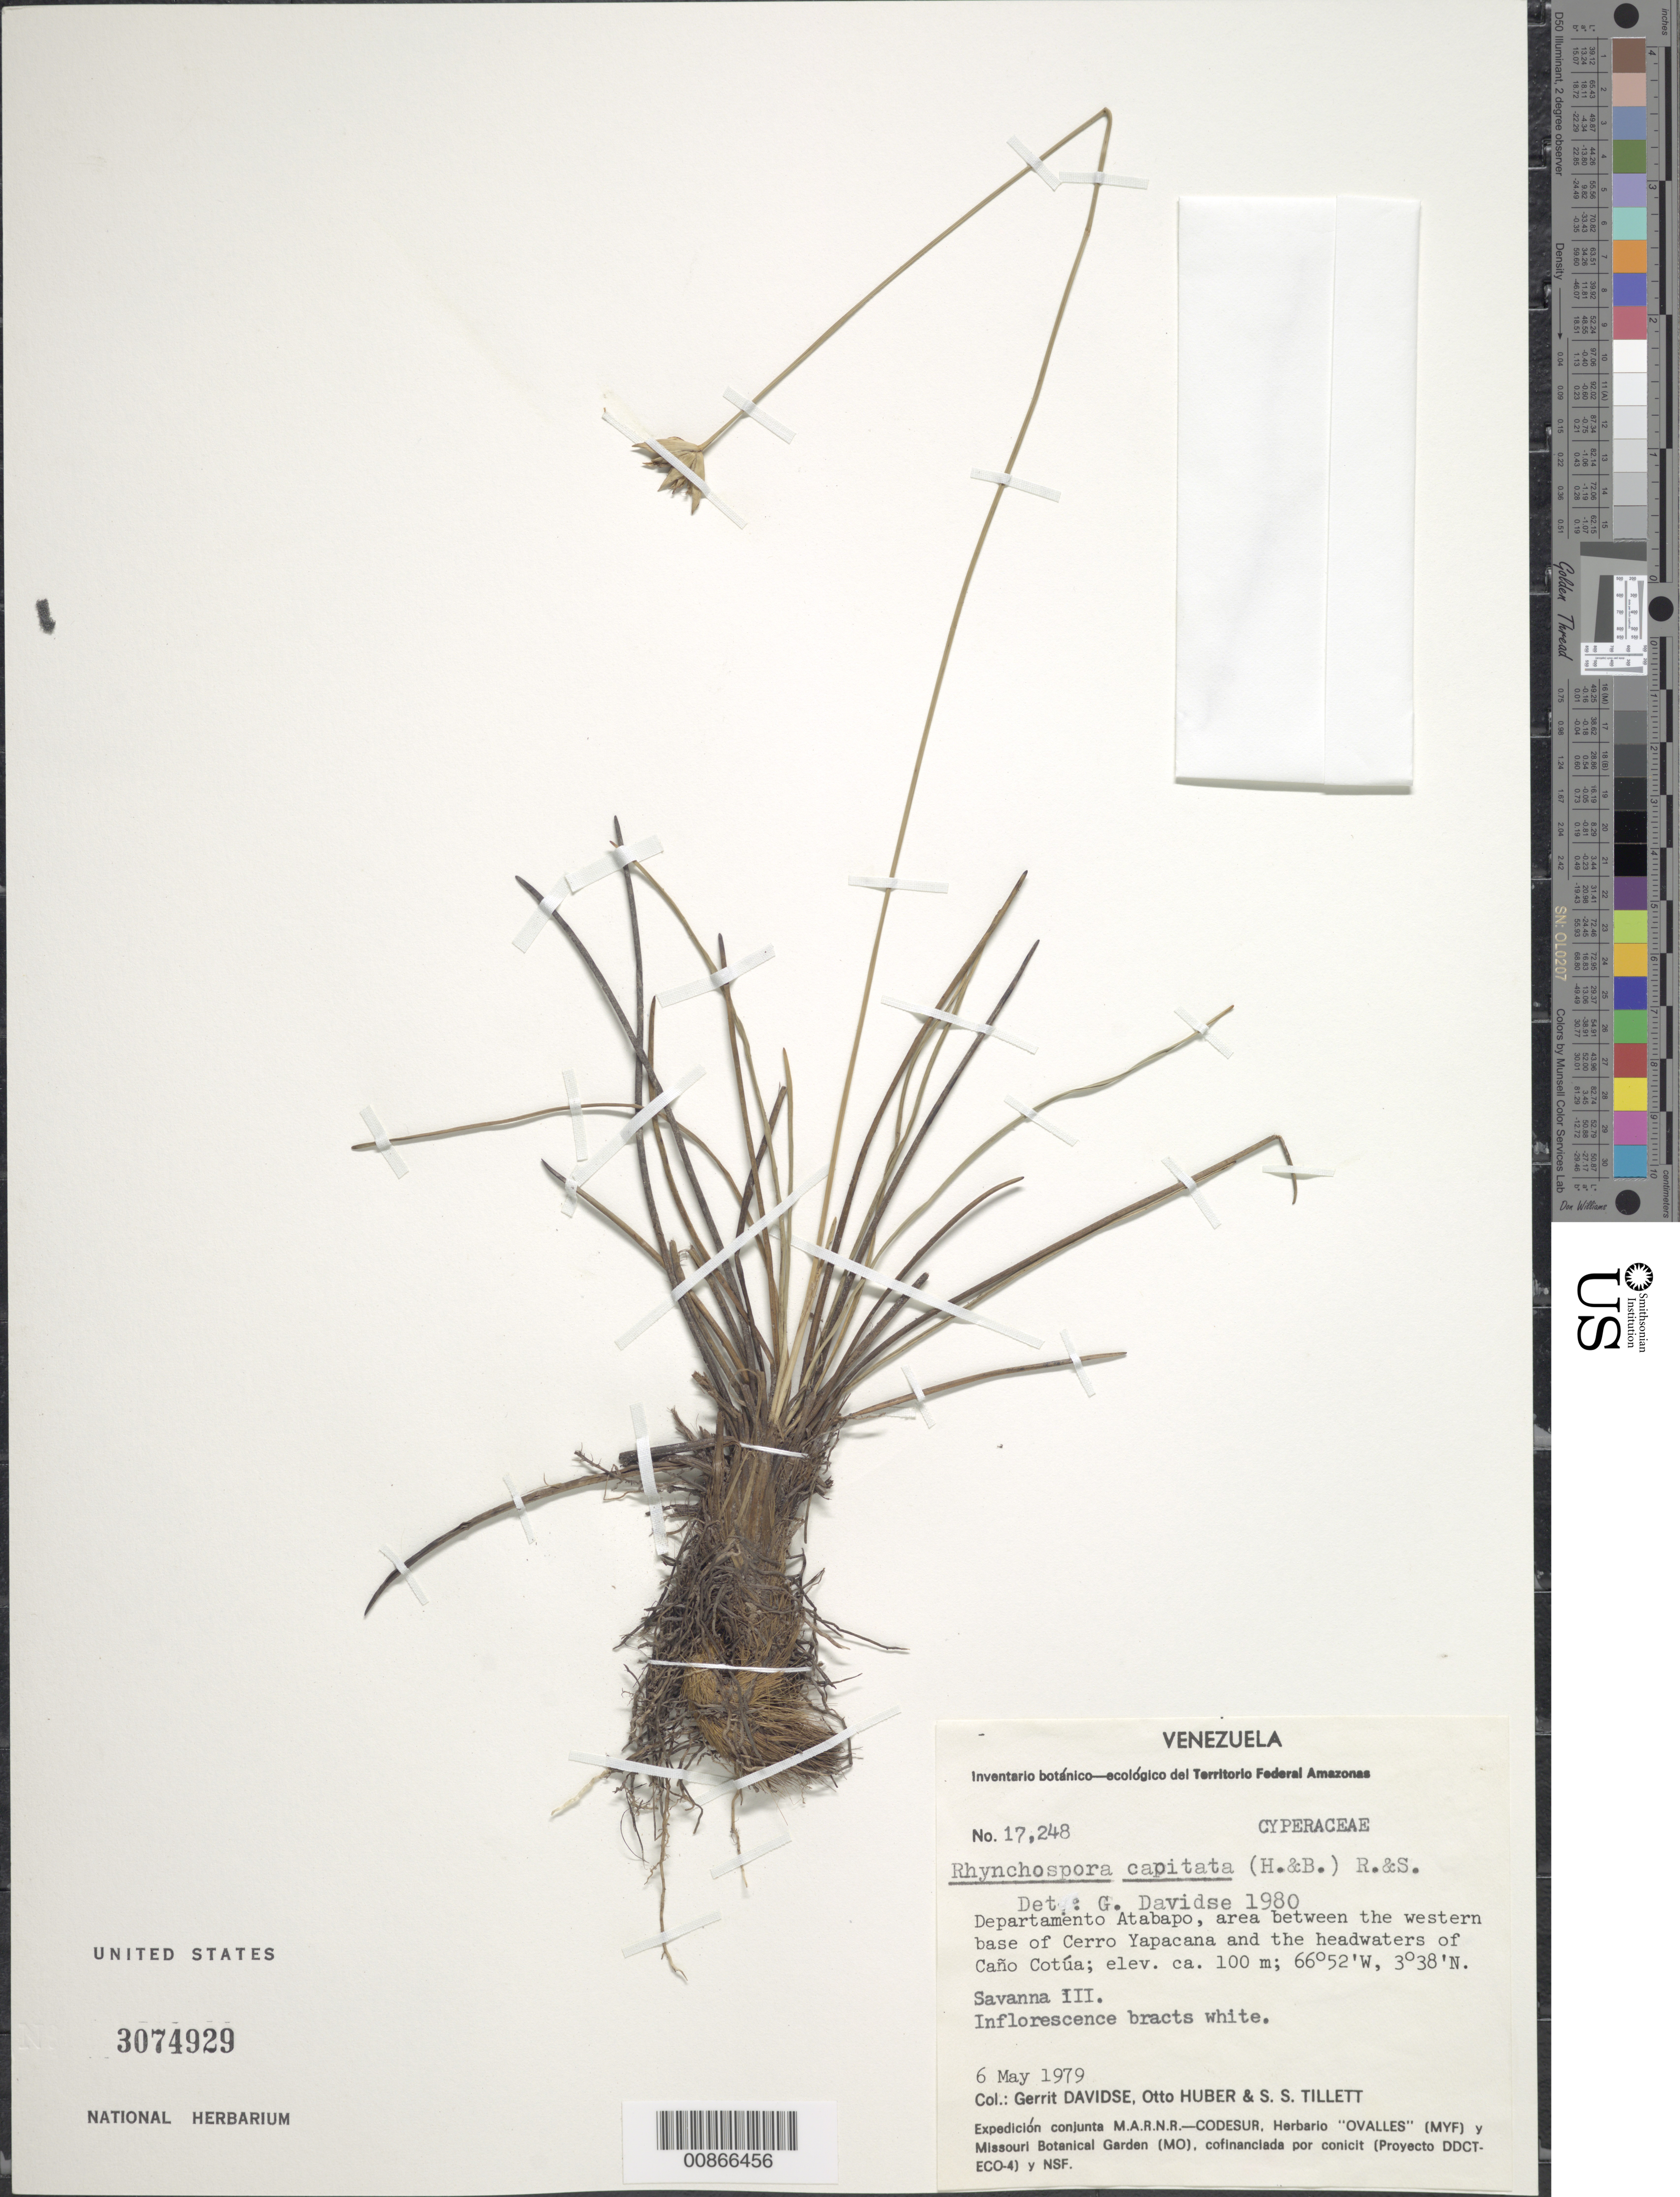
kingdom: Plantae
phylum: Tracheophyta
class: Liliopsida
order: Poales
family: Cyperaceae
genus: Rhynchospora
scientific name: Rhynchospora capitata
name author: (Kunth) Roem. & Schult.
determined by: Davidse, Gerrit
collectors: G. Davidse, O. Huber & S. S. Tillett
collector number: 17248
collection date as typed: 6-May-79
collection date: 1979-05-06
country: Venezuela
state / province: Amazonas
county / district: Atabapo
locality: Cerro Yapacána, western base, to headwaters of Caño Cotúa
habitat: Savanna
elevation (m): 100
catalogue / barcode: US 3074929